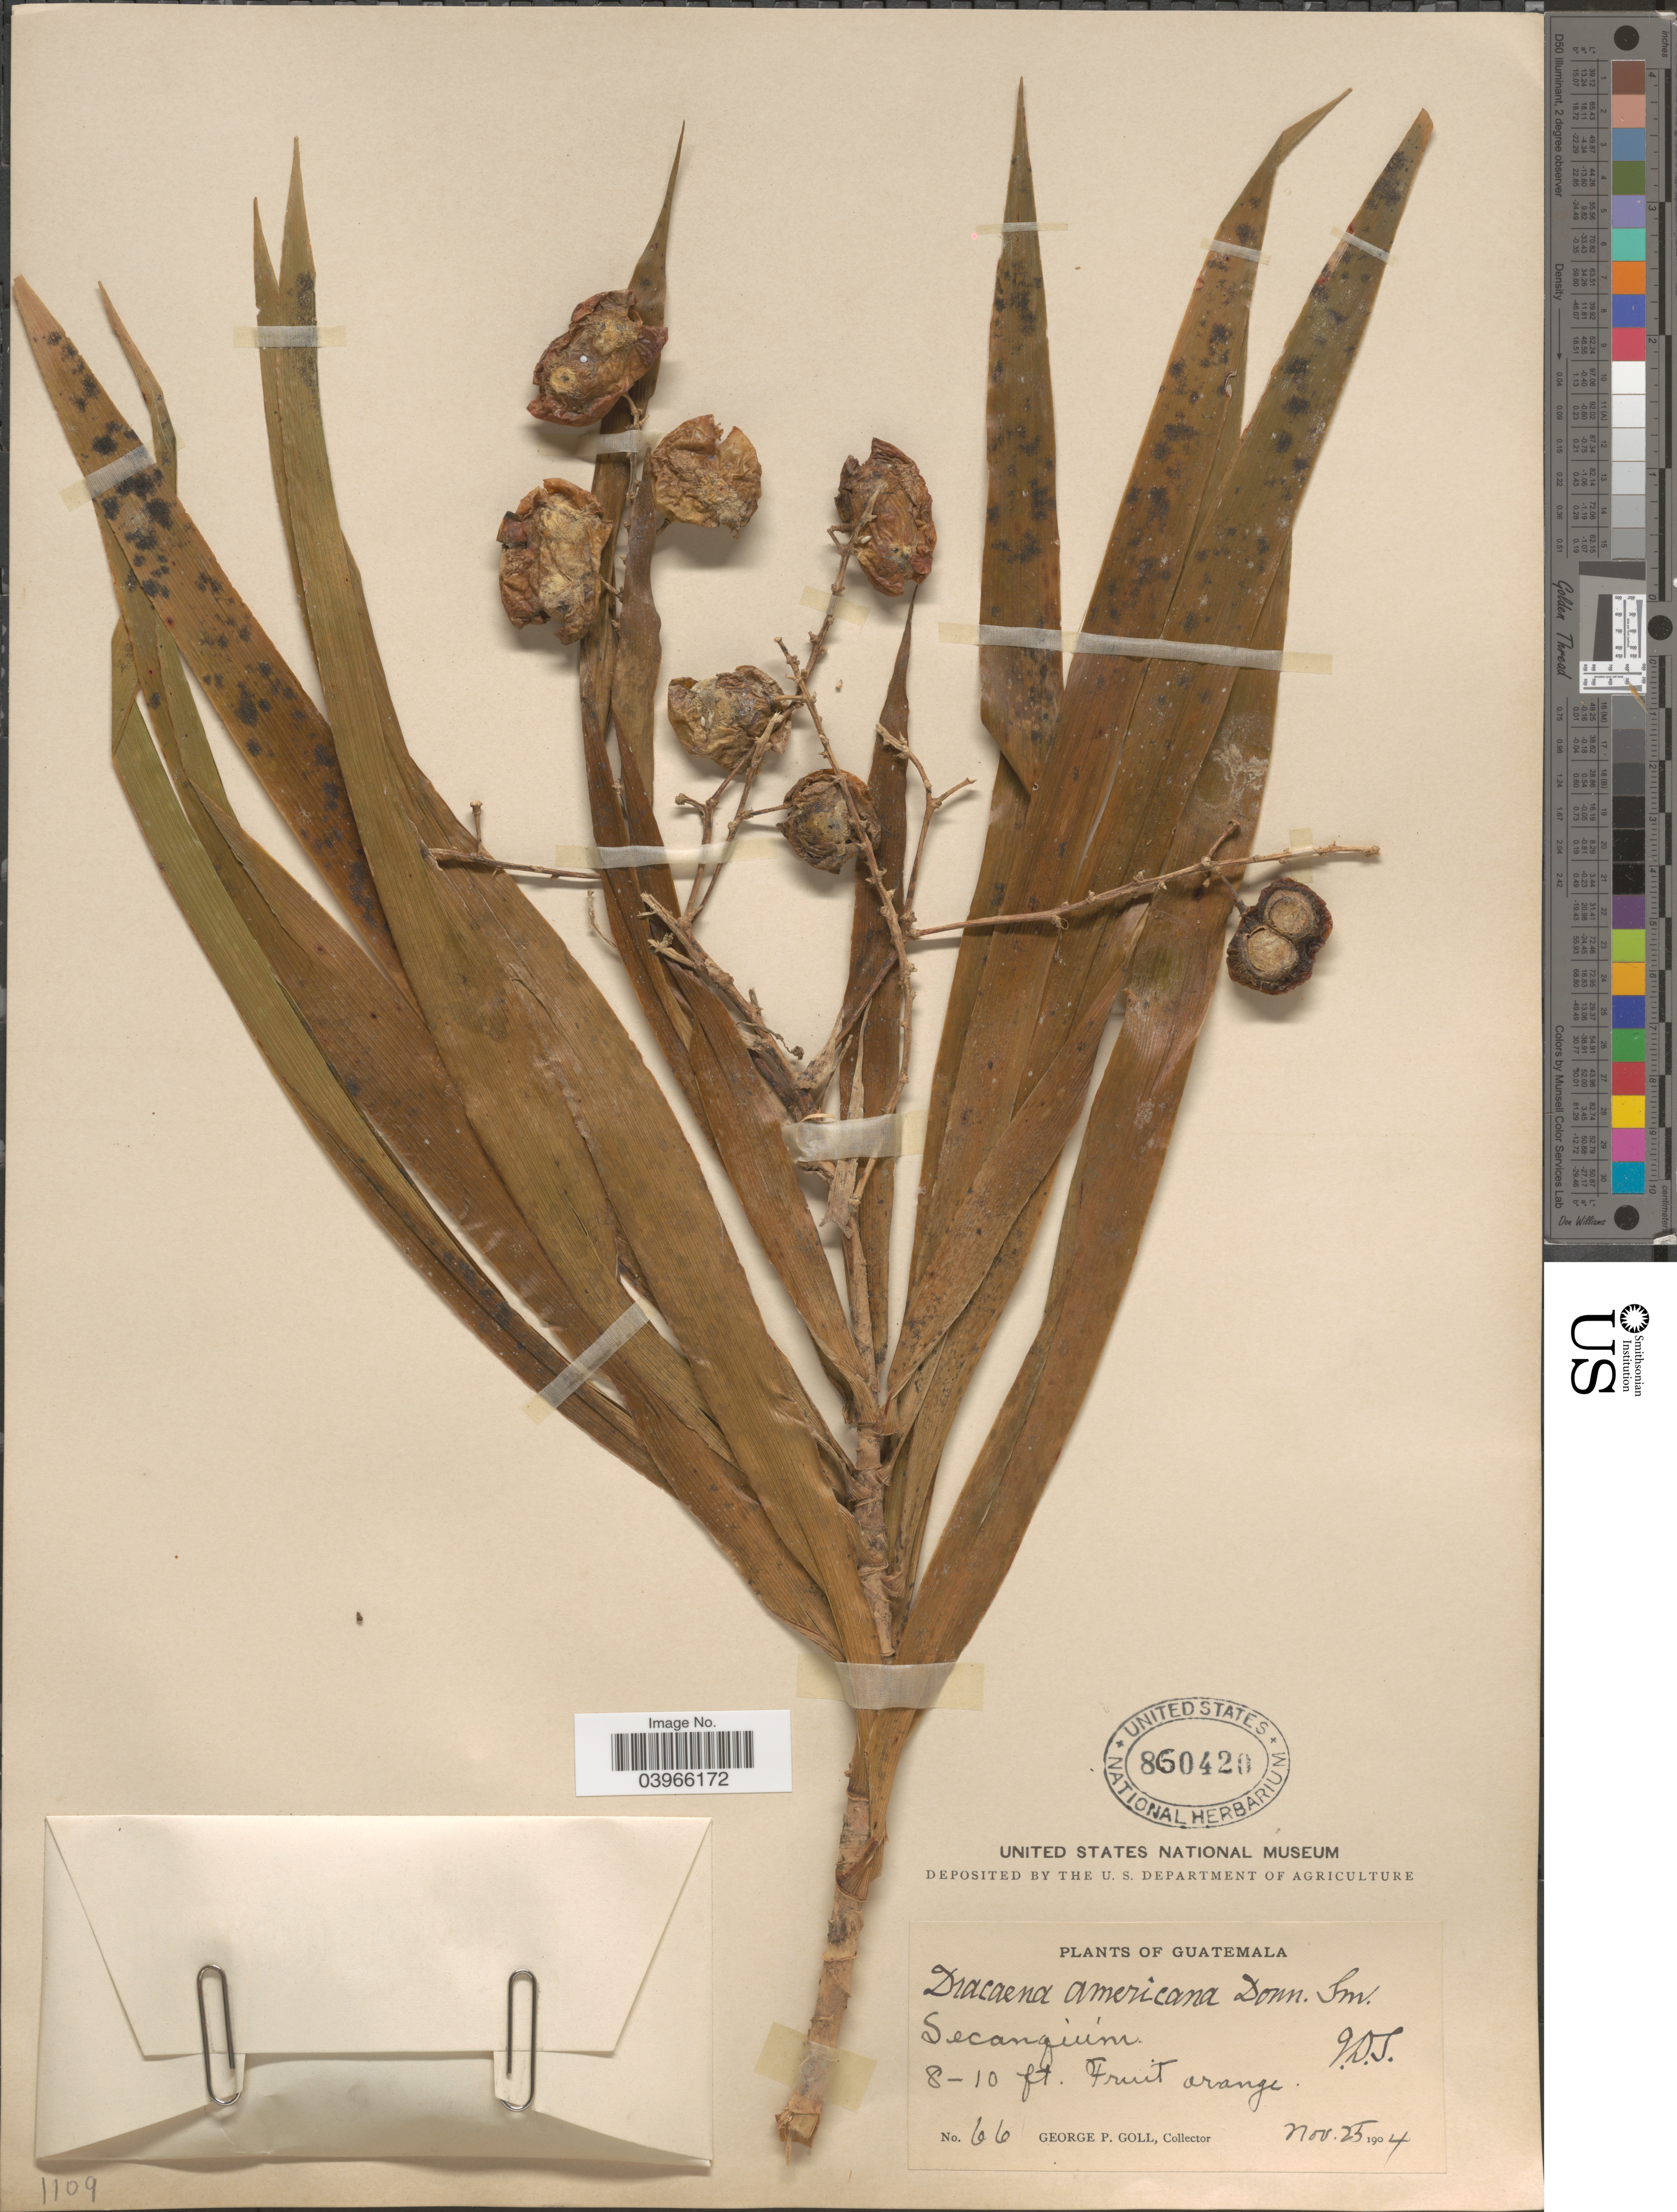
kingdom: Plantae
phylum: Tracheophyta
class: Liliopsida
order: Asparagales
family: Asparagaceae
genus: Dracaena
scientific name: Dracaena americana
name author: Donn. Sm. in Sarg.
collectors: G. P. Goll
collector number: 66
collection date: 1904-11-25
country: Guatemala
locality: Secanquím.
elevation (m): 2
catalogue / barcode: US 860420